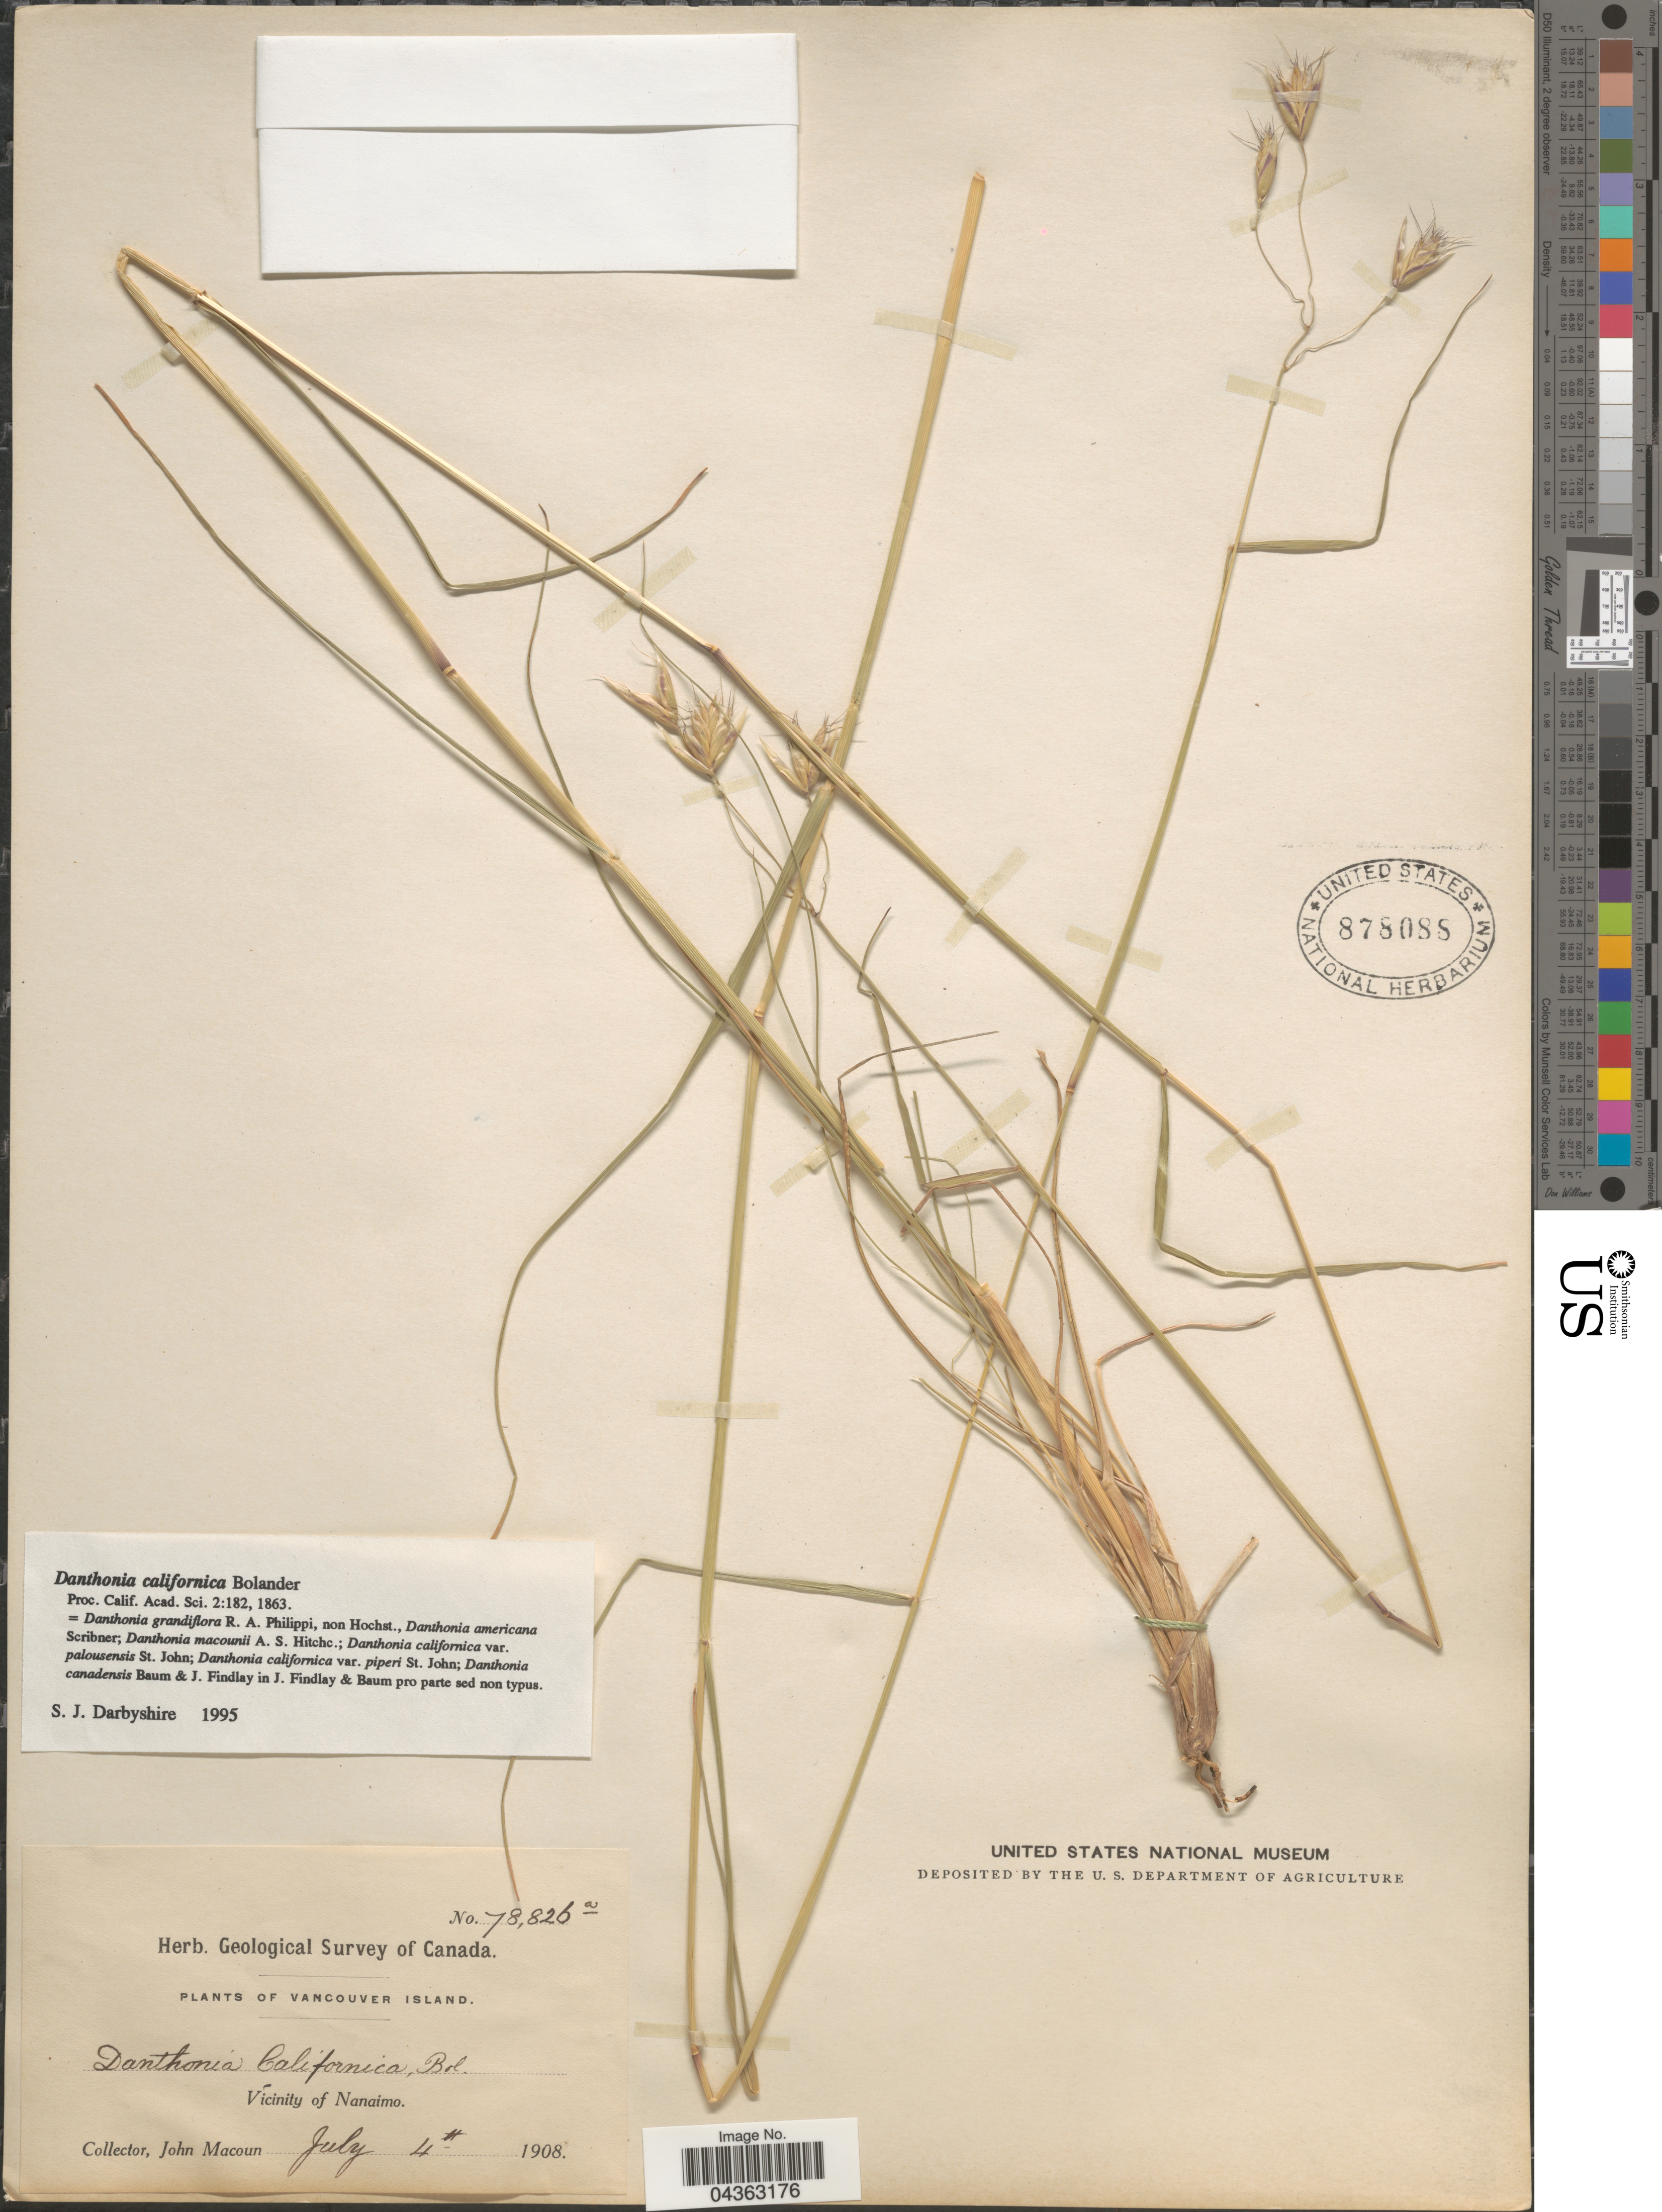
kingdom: Plantae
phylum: Tracheophyta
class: Liliopsida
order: Poales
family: Poaceae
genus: Danthonia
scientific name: Danthonia californica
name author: Bol.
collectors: J. Macoun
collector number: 78826a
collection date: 1908-07-04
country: Canada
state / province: British Columbia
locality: Geological Survey of Canada. Vancouver Island. Vicinity of Nanaimo.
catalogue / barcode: US 878088